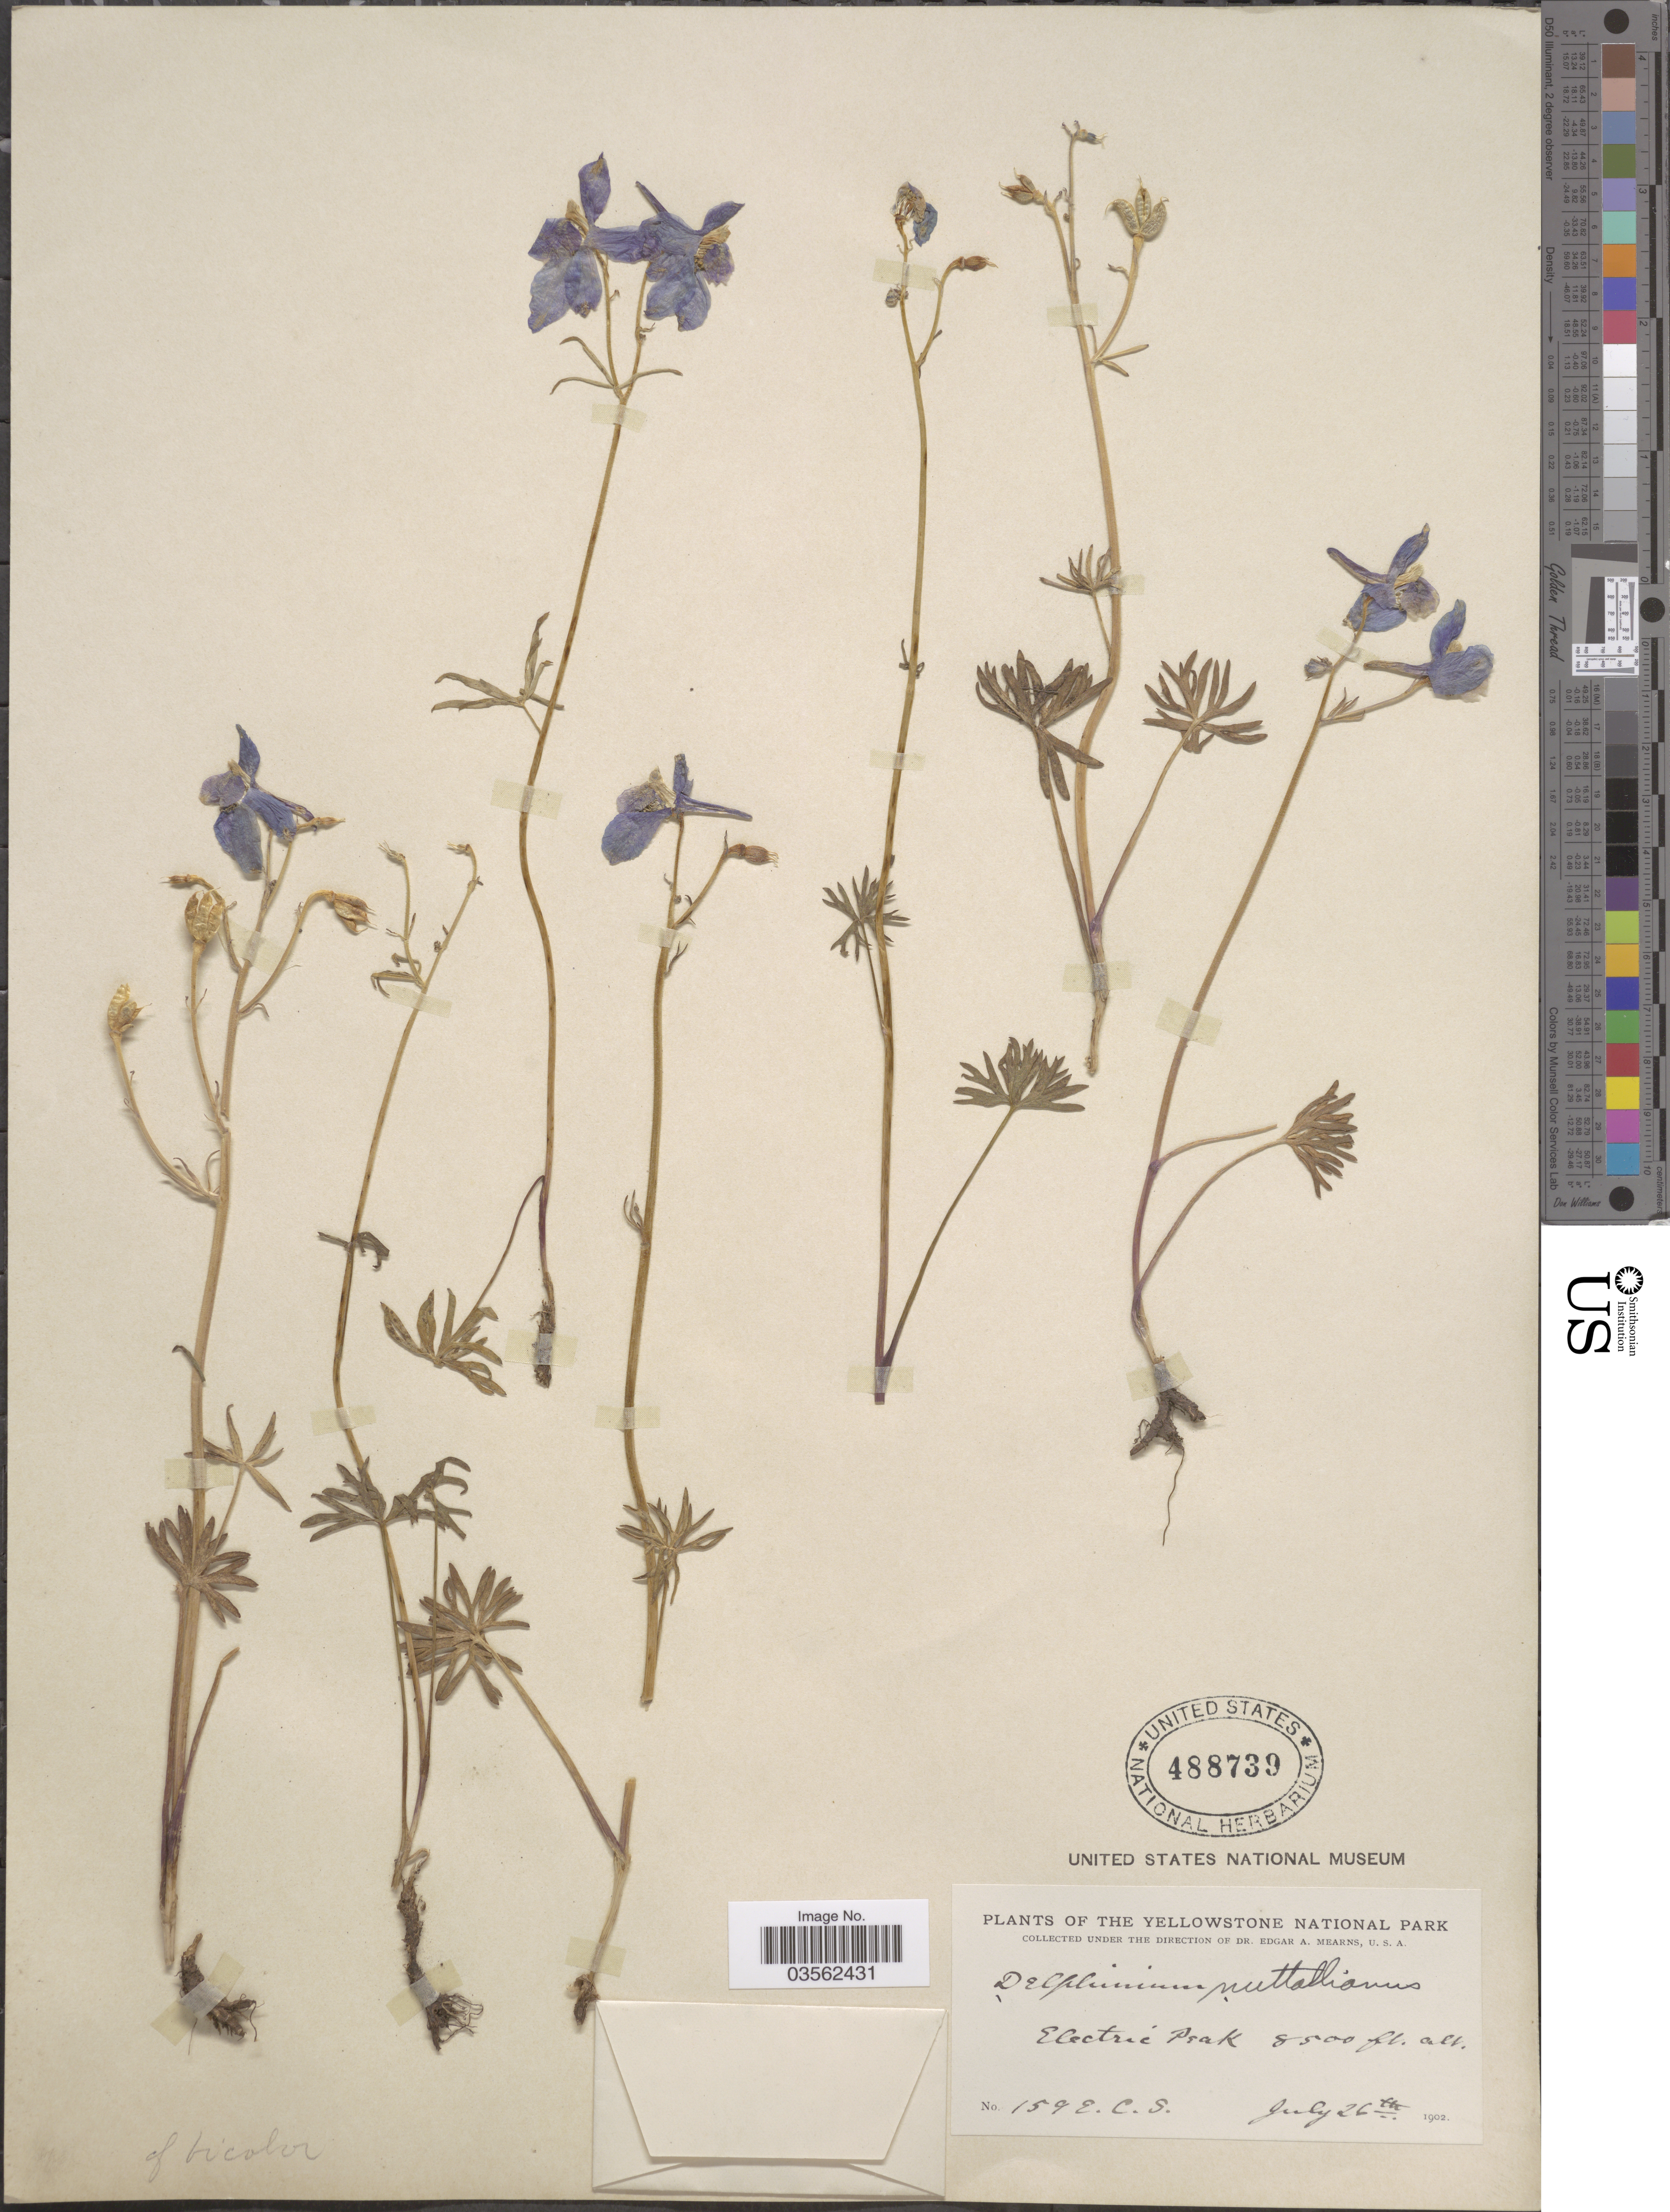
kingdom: Plantae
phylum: Tracheophyta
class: Magnoliopsida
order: Ranunculales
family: Ranunculaceae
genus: Delphinium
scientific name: Delphinium bicolor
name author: Nutt.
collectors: E. C. Smith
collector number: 159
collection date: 1902-07-26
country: United States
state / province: Montana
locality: The Yellowstone National Park. Electric Peak.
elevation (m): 2591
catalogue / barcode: US 488739